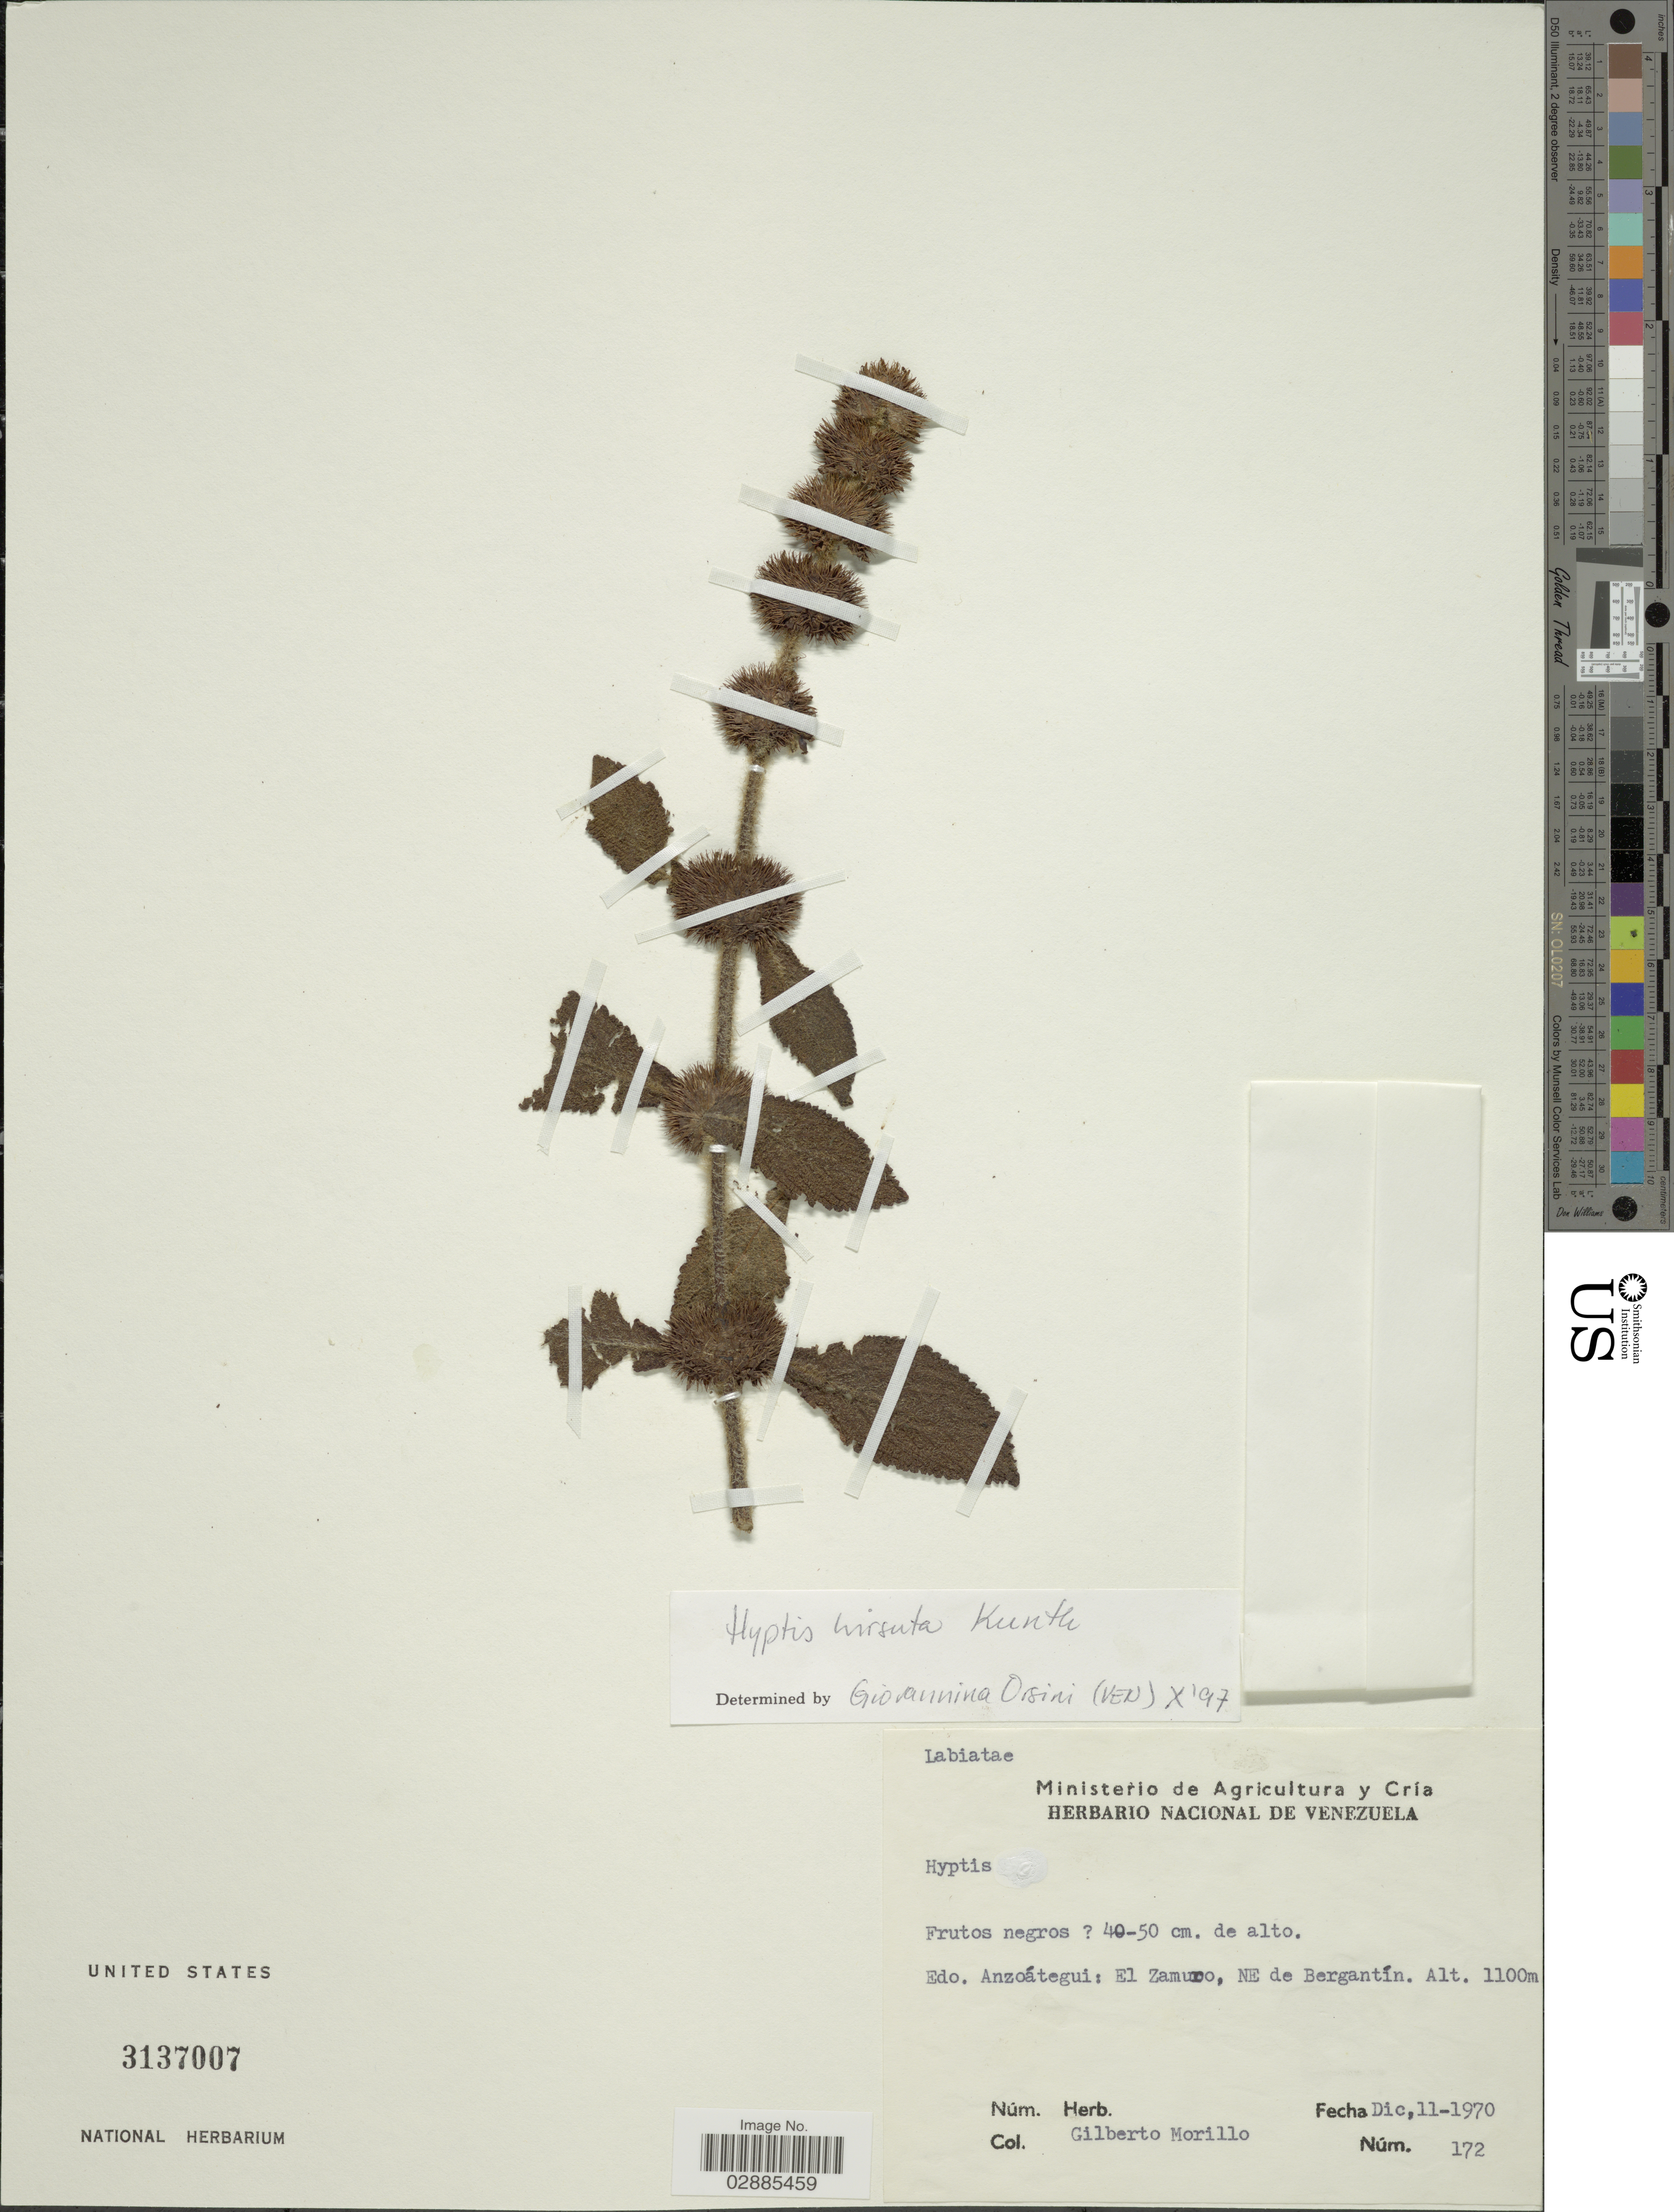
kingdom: Plantae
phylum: Tracheophyta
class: Magnoliopsida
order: Lamiales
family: Lamiaceae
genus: Hyptis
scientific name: Hyptis hirsuta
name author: Kunth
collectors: G. N. Morillo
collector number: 172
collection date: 1970-12-11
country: Venezuela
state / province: Anzoategui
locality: El Zamuro, NE de Bergantín.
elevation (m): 1100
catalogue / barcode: US 3137007